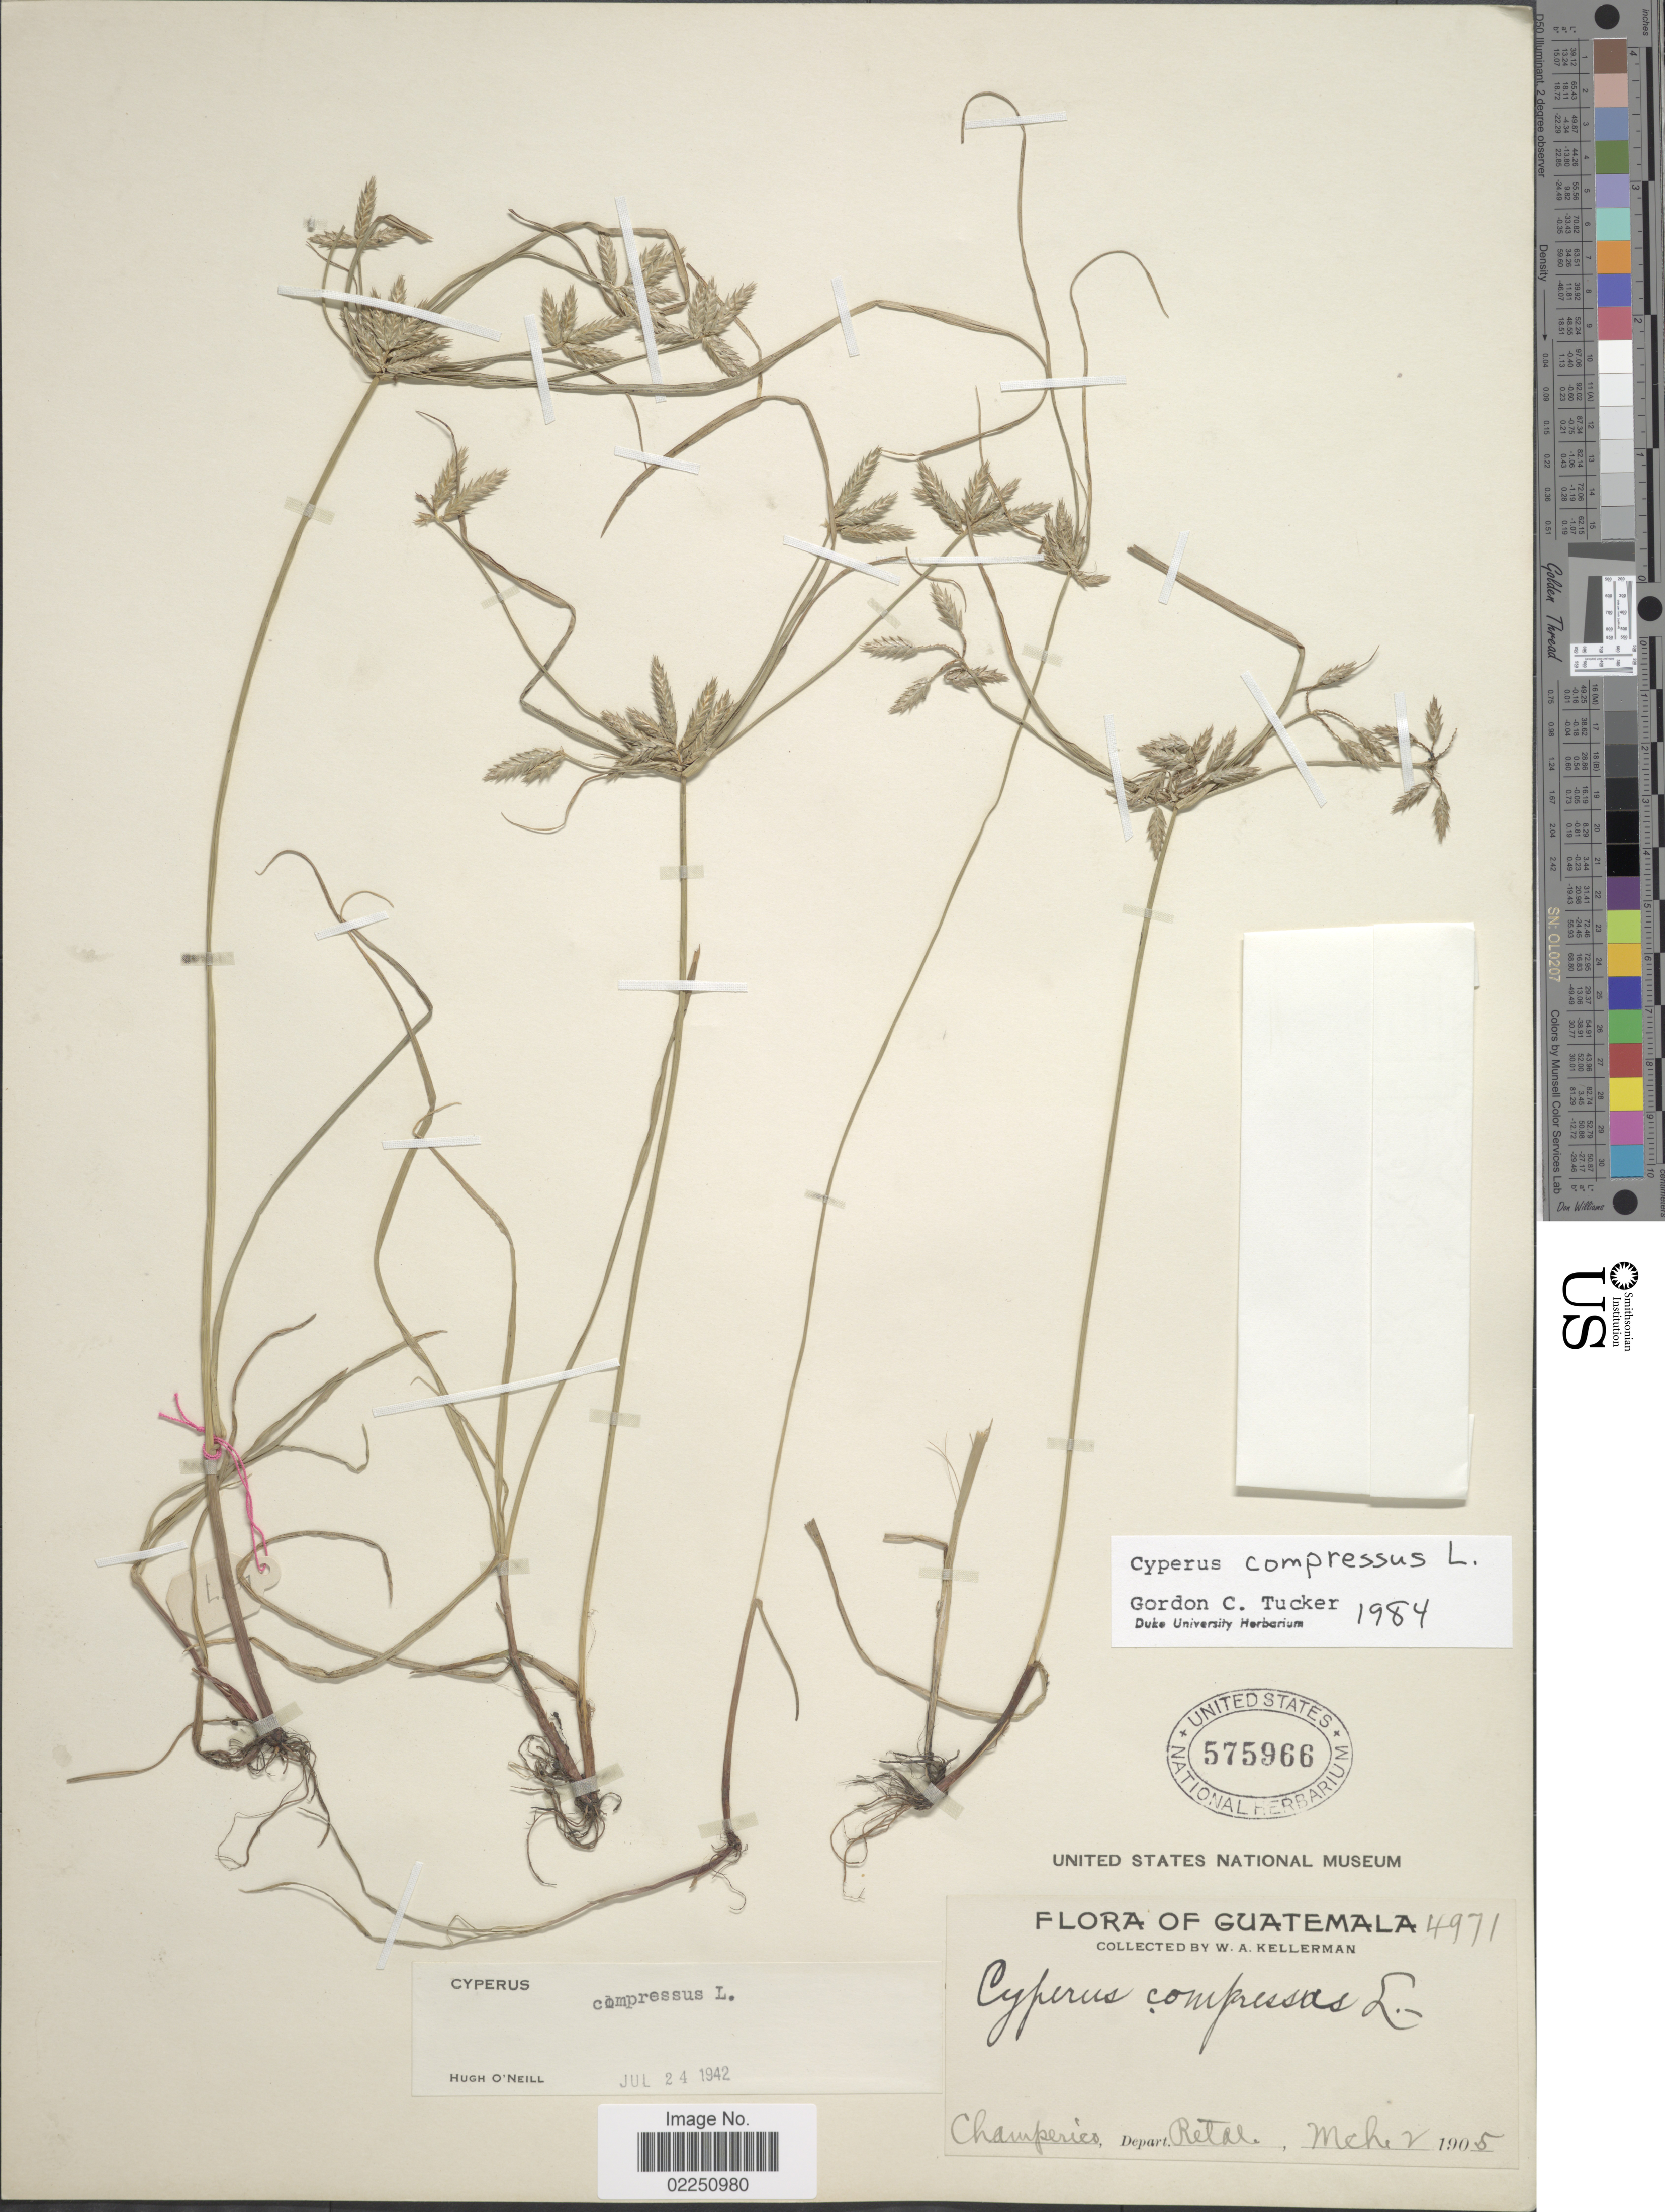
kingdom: Plantae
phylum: Tracheophyta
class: Liliopsida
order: Poales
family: Cyperaceae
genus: Cyperus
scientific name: Cyperus compressus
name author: L.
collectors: W. Kellerman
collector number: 4971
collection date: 1905-03-02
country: Guatemala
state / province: Retalhuleu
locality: Champerico, Depart. Retal.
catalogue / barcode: US 575966